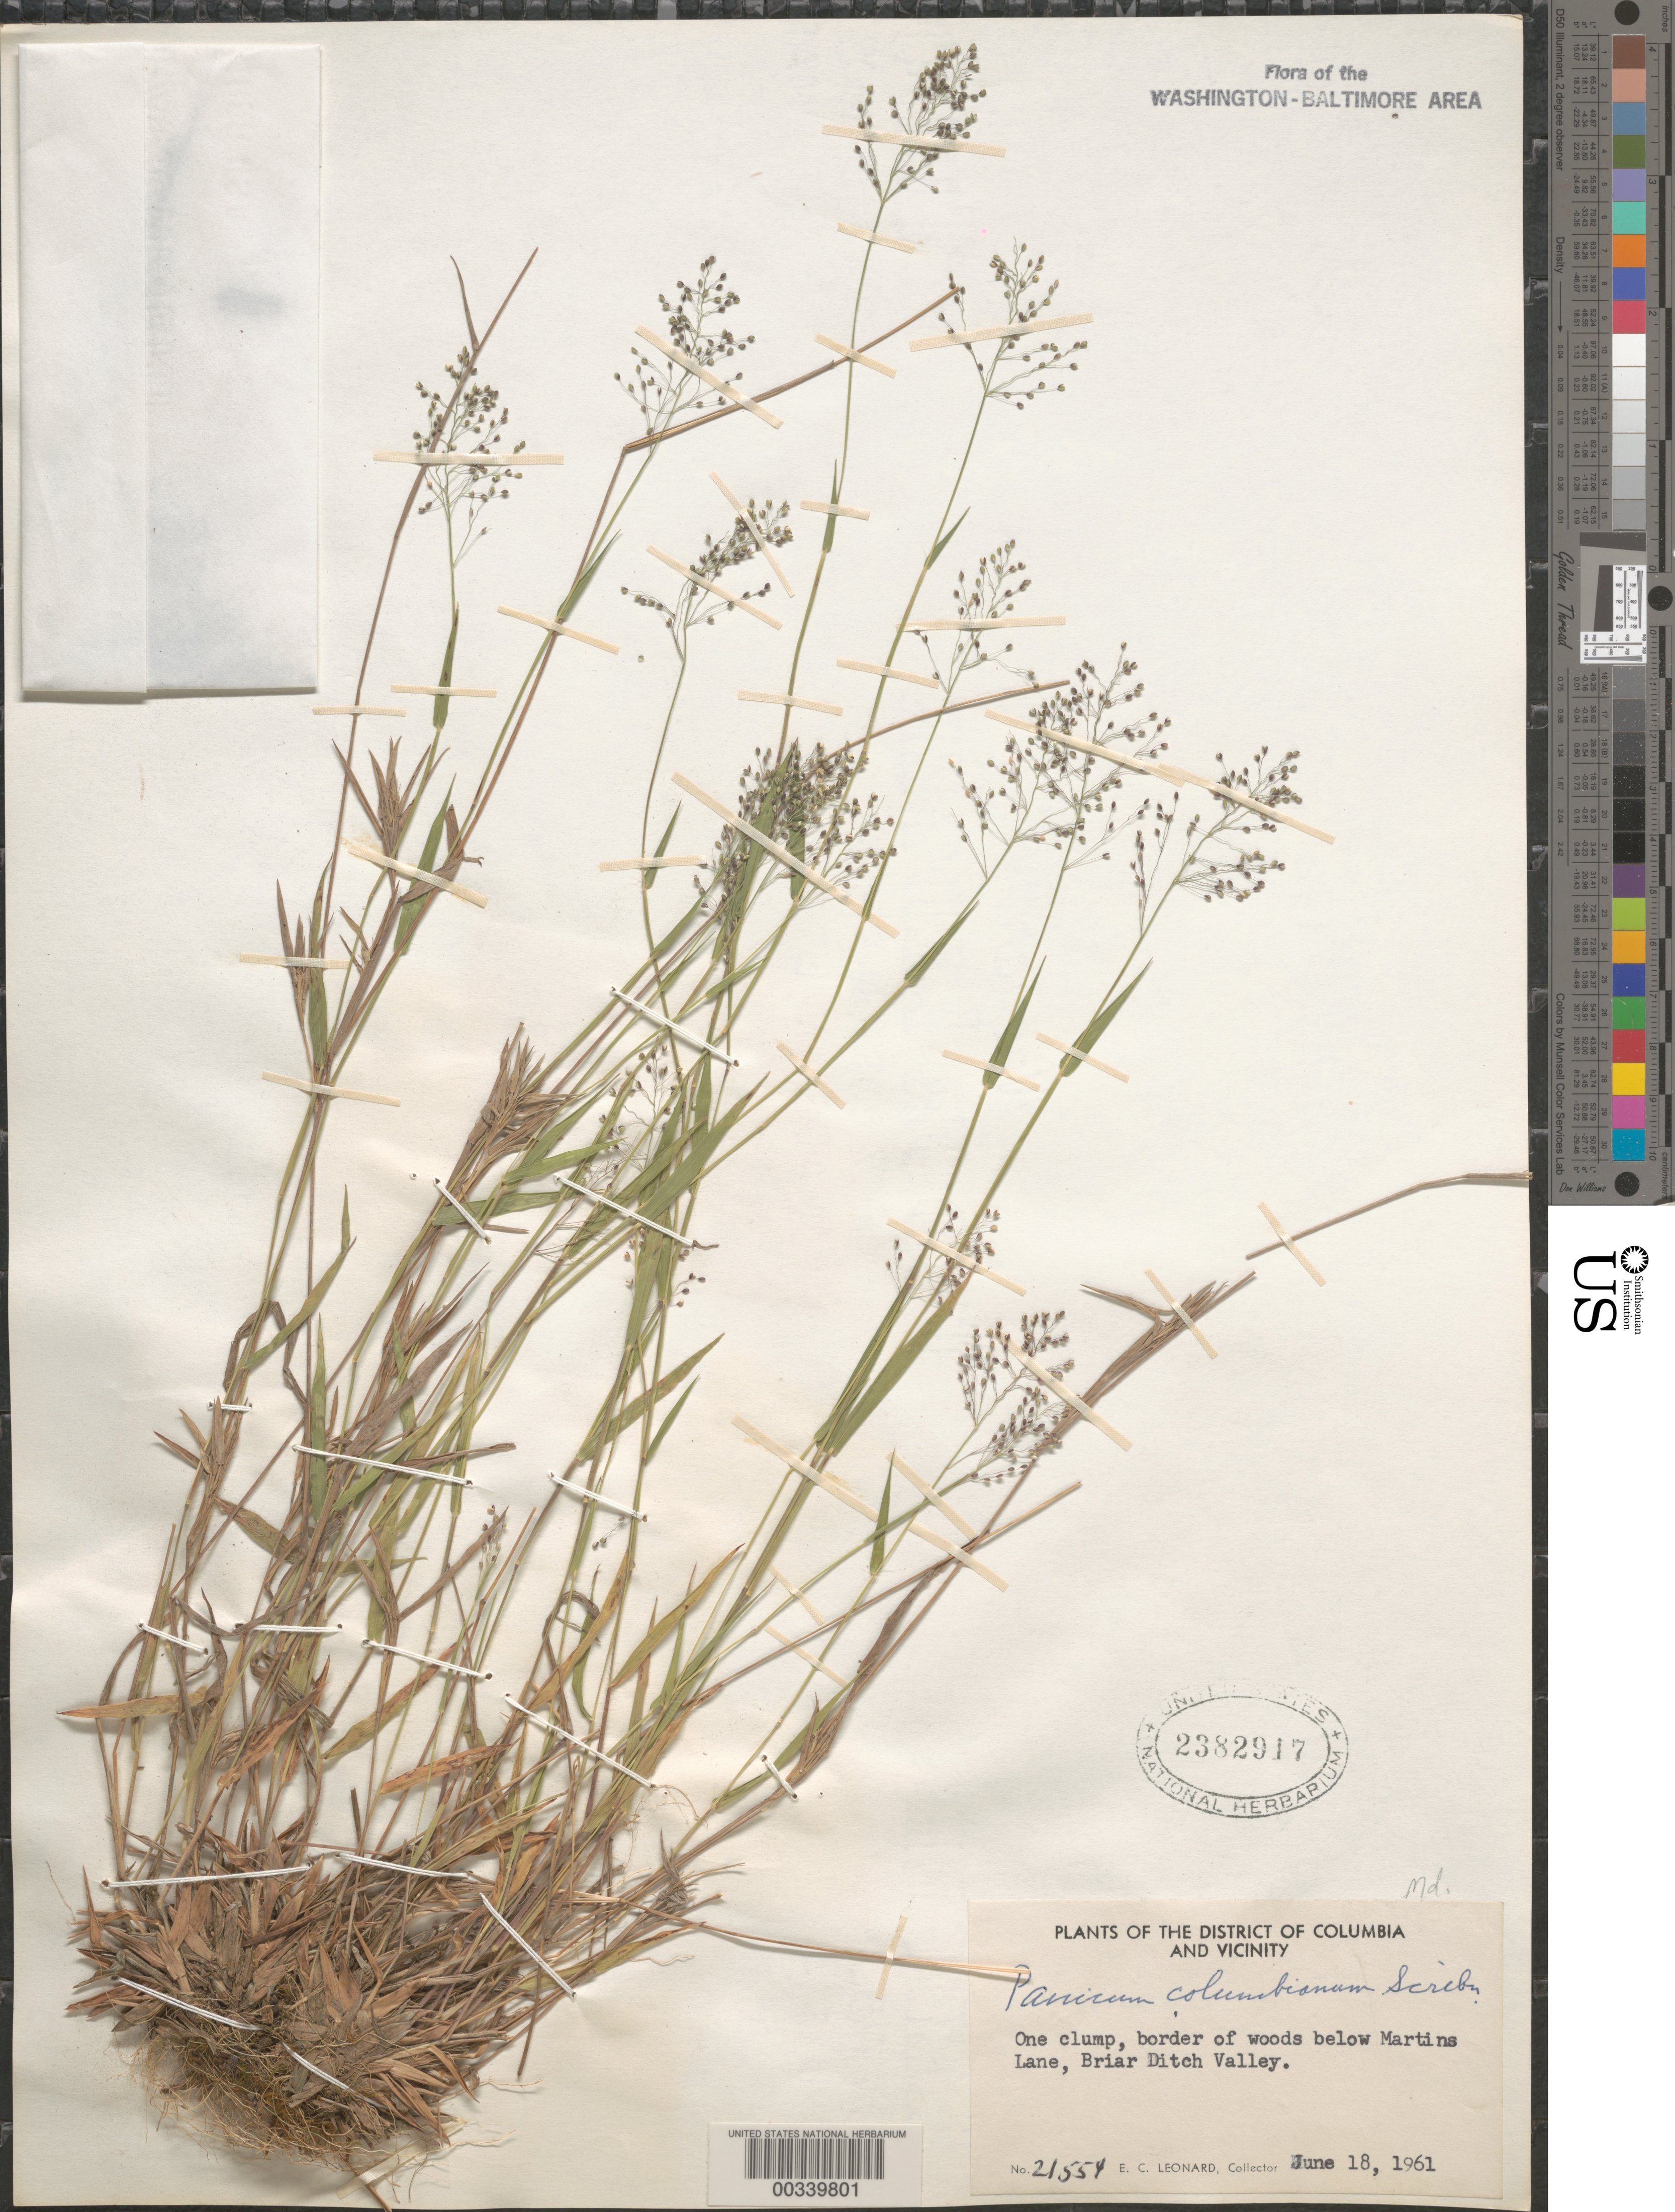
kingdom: Plantae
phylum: Tracheophyta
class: Liliopsida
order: Poales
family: Poaceae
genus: Dichanthelium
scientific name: Dichanthelium sabulorum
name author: (Lam.) Gould & C.A. Clark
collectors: E. C. Leonard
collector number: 21554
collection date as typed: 18 Jun 1961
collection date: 1961-06-18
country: United States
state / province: Maryland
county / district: Prince George's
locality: Martins Lane, Briar Ditch Valley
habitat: Border of woods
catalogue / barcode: US 2382917